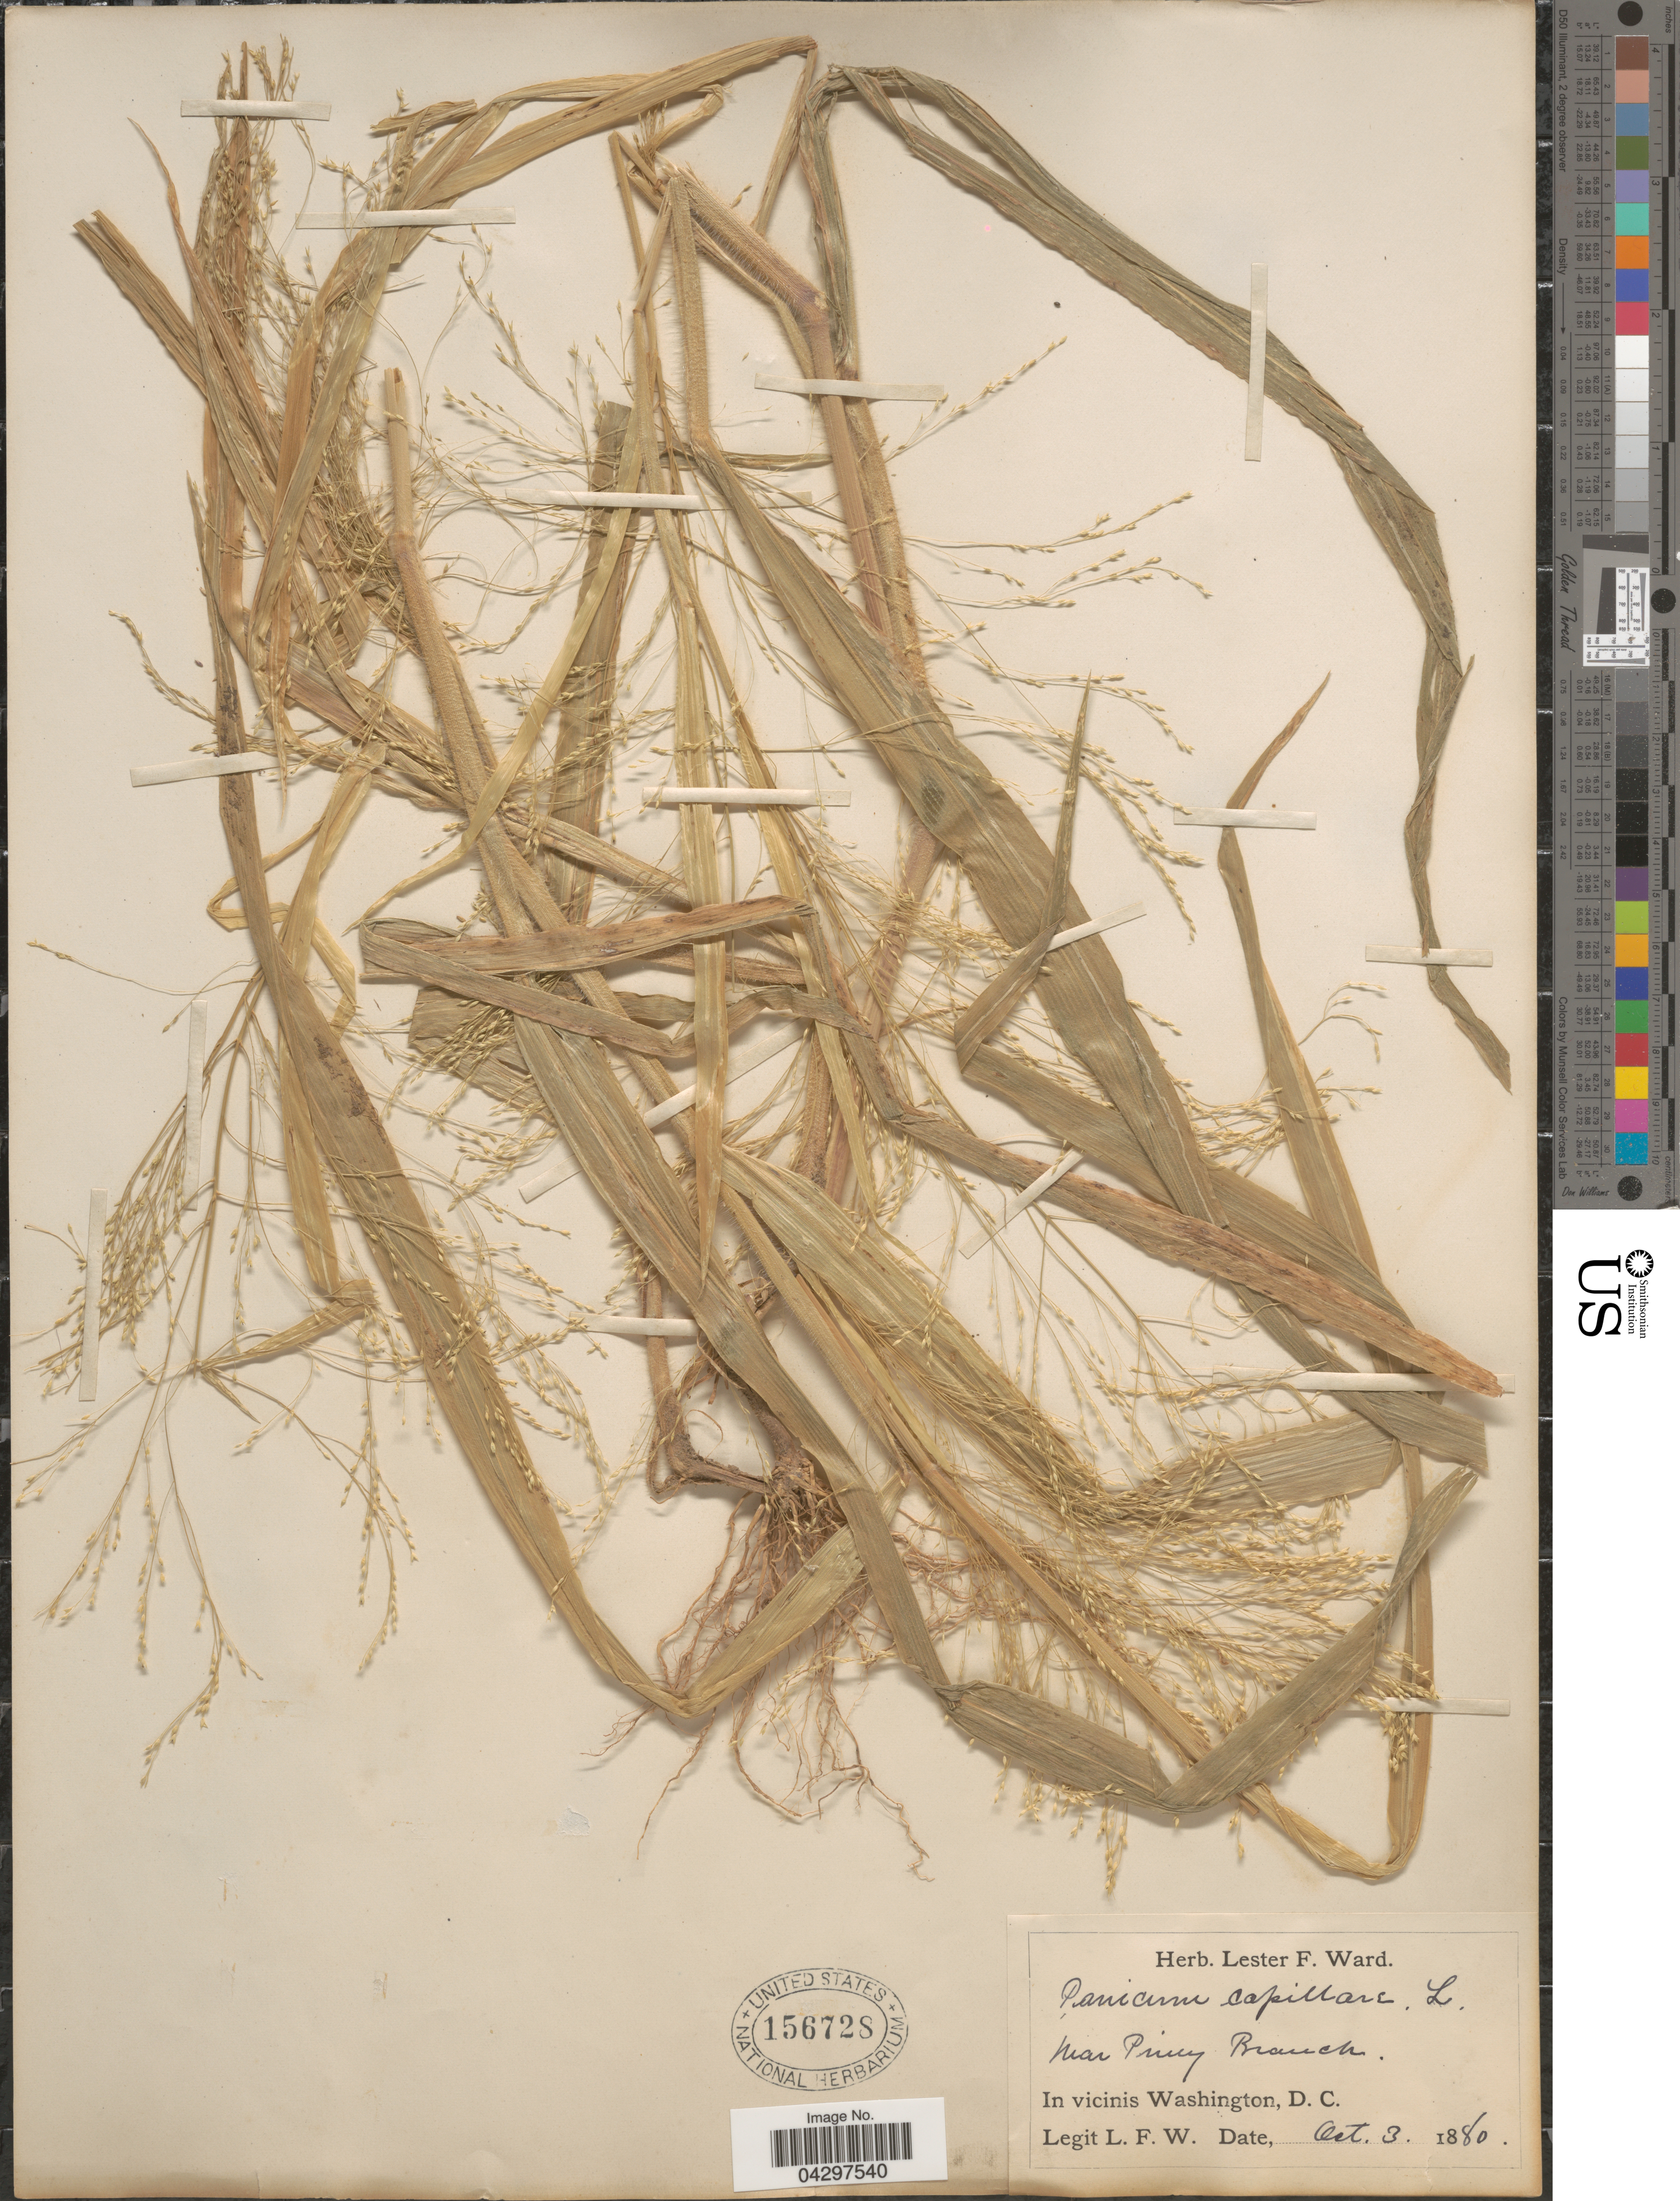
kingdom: Plantae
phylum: Tracheophyta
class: Liliopsida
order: Poales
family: Poaceae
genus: Panicum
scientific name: Panicum capillare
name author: L.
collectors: L. F. Ward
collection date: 1880-10-03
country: United States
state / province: District of Columbia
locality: In vicinis Washington, D. C.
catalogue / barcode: US 156728